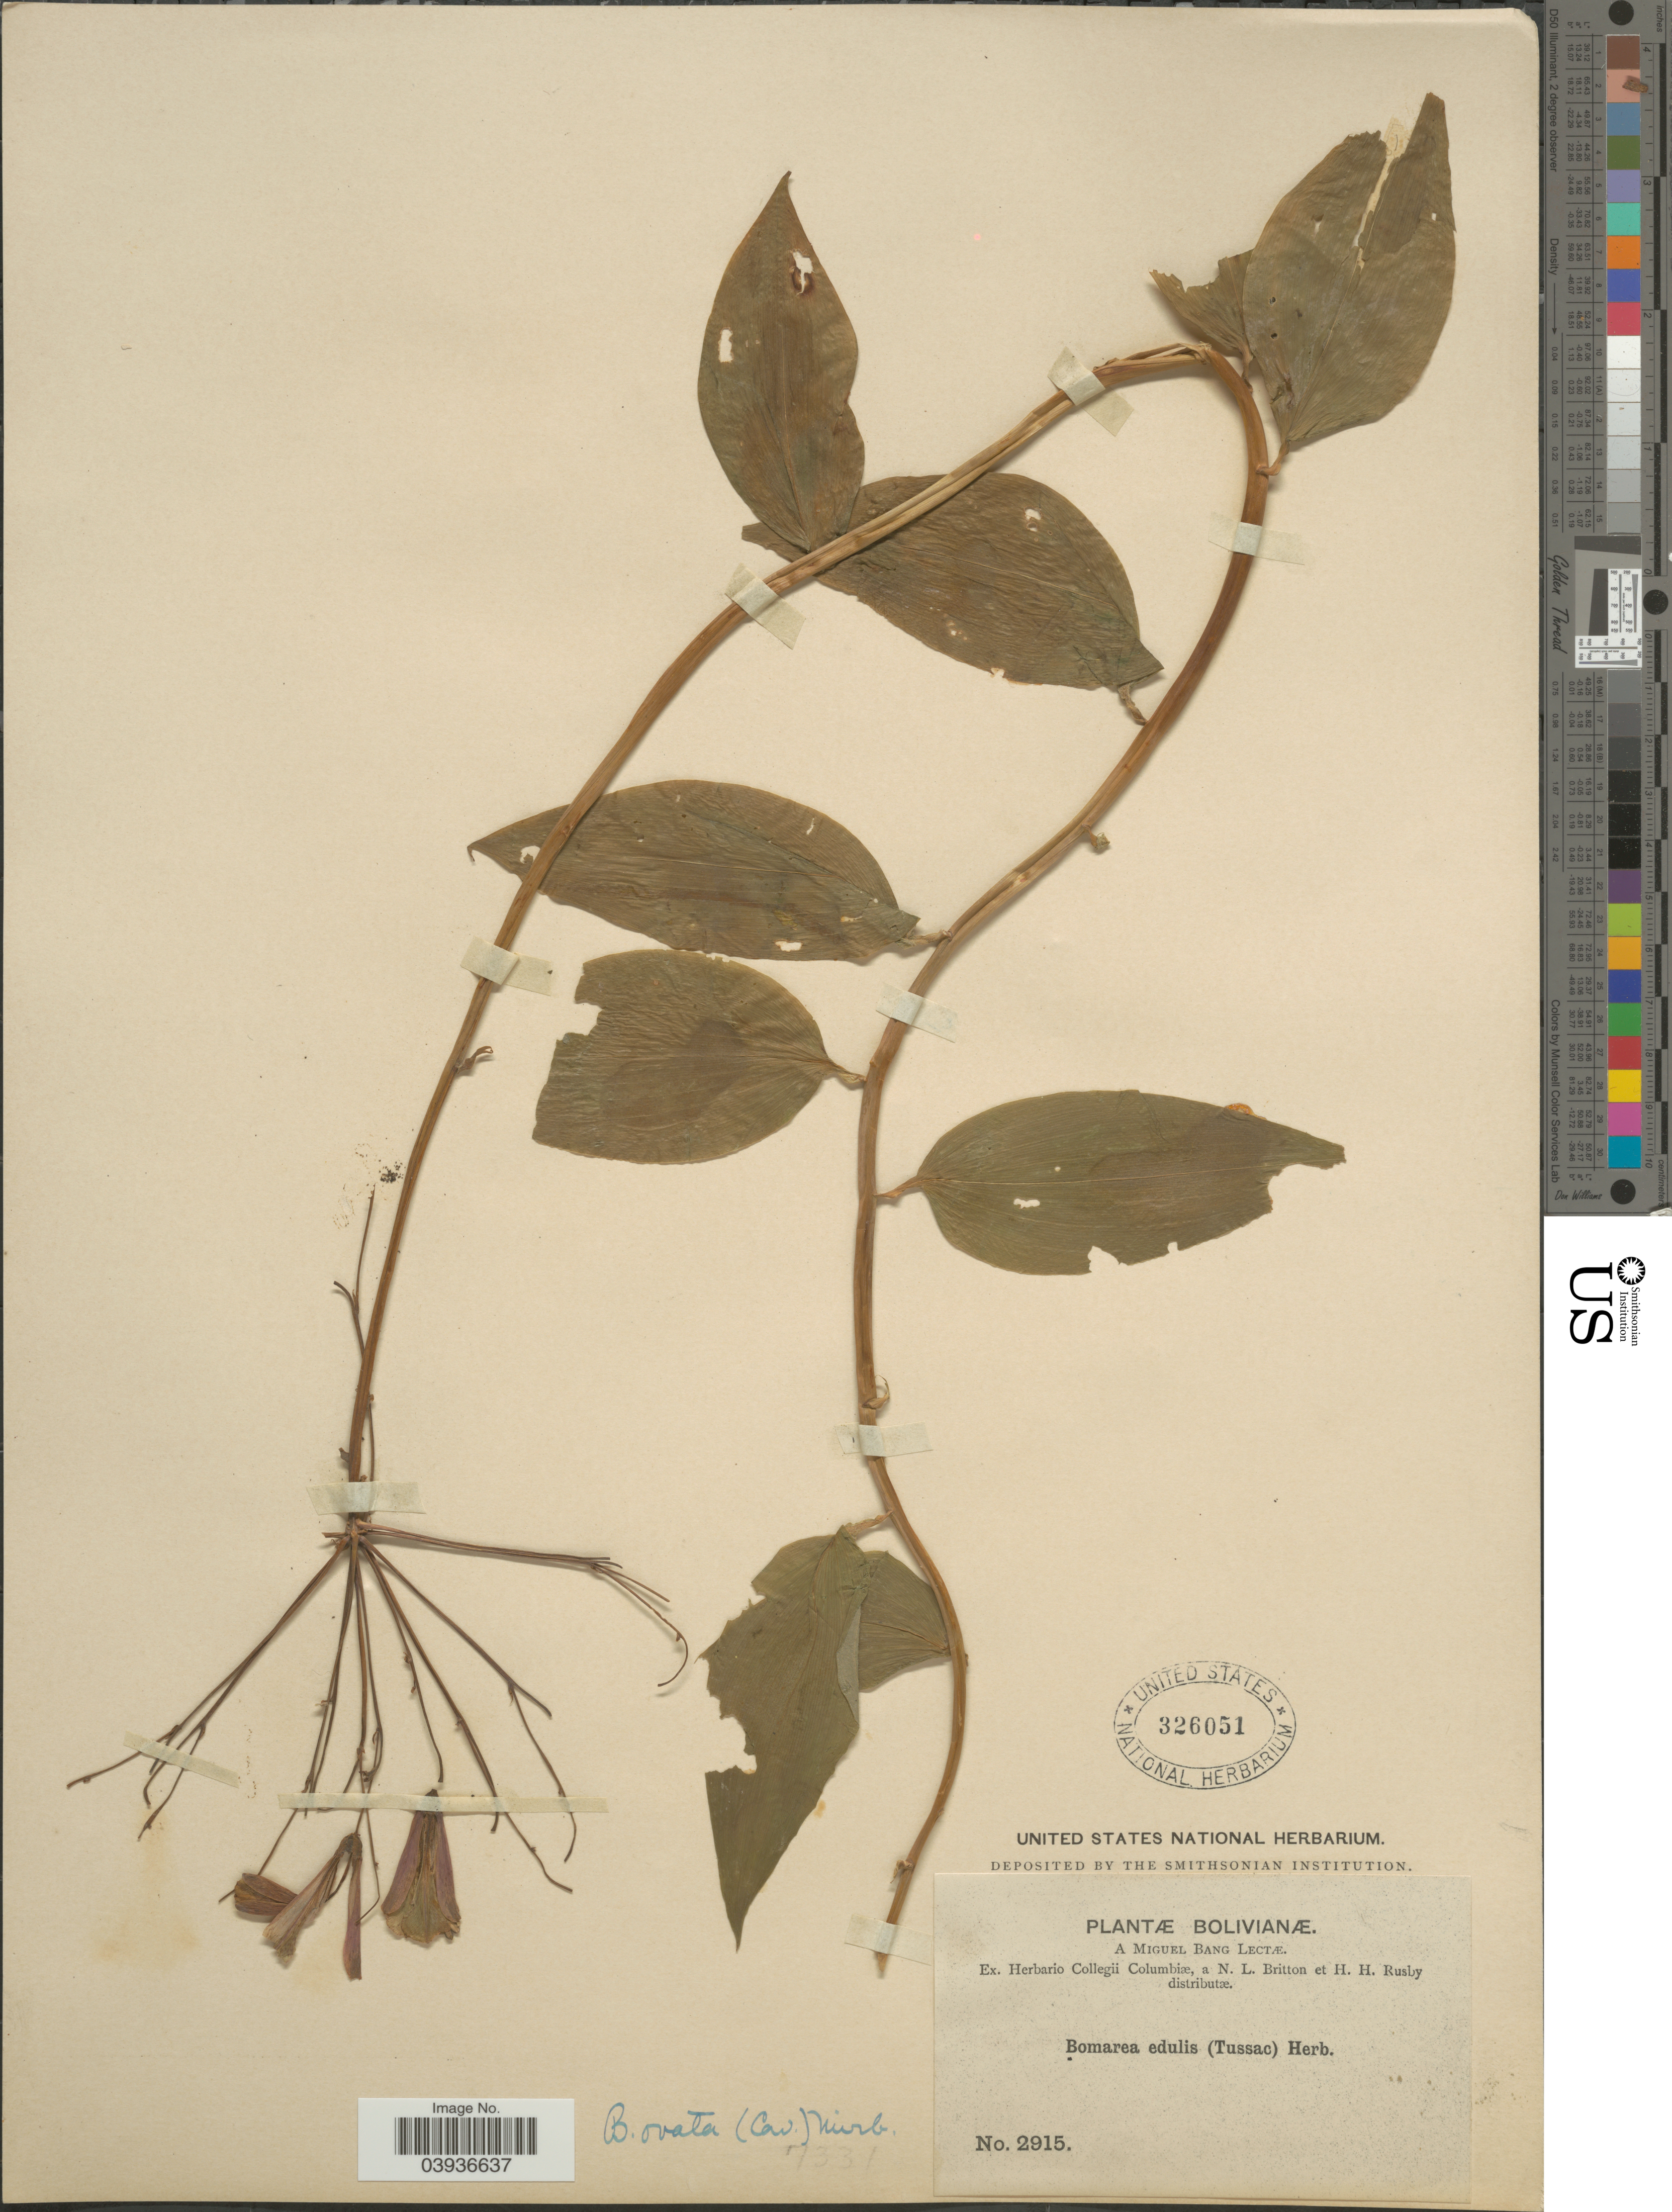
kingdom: Plantae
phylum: Tracheophyta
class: Liliopsida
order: Liliales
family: Alstroemeriaceae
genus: Bomarea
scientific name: Bomarea ovata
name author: (Cav.) Mirb.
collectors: M. Bang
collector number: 2915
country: Bolivia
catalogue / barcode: US 326051